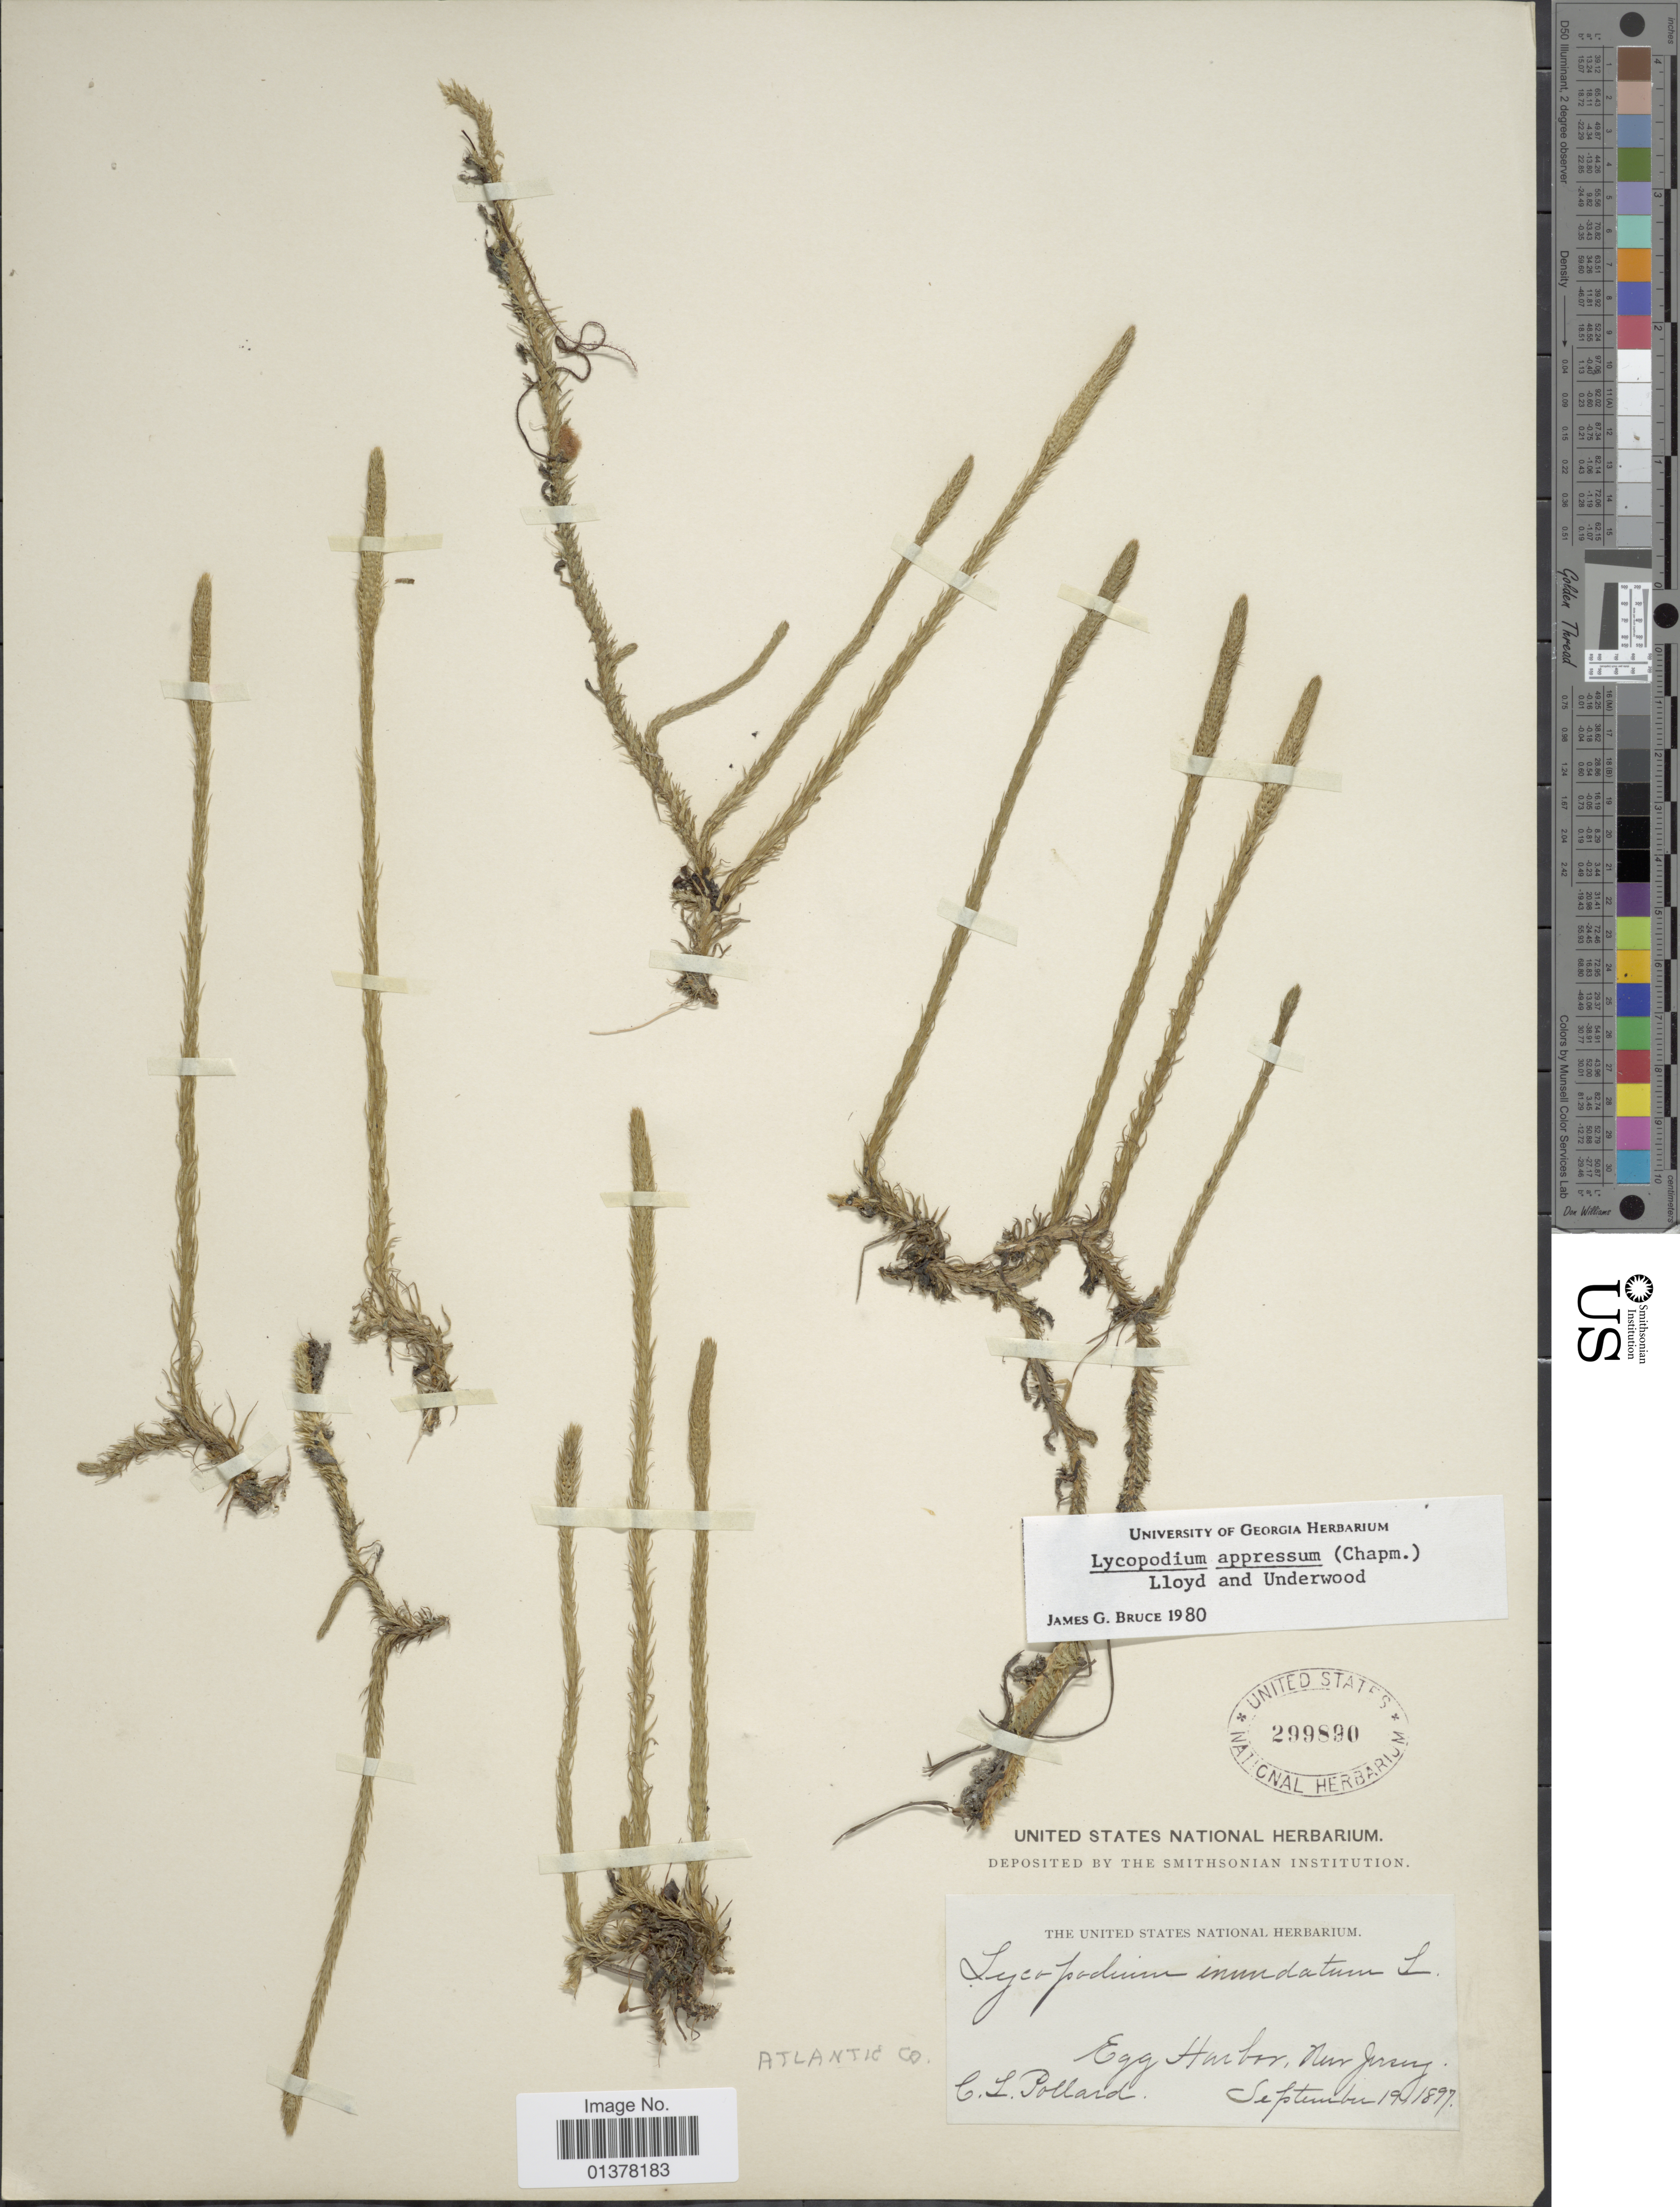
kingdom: Plantae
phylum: Tracheophyta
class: Lycopodiopsida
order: Lycopodiales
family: Lycopodiaceae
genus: Lycopodiella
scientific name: Lycopodiella appressa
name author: (Chapm.) Cranfill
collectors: C. L. Pollard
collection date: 1897-09-19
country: United States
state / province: New Jersey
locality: Egg Harbor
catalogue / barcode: US 299890